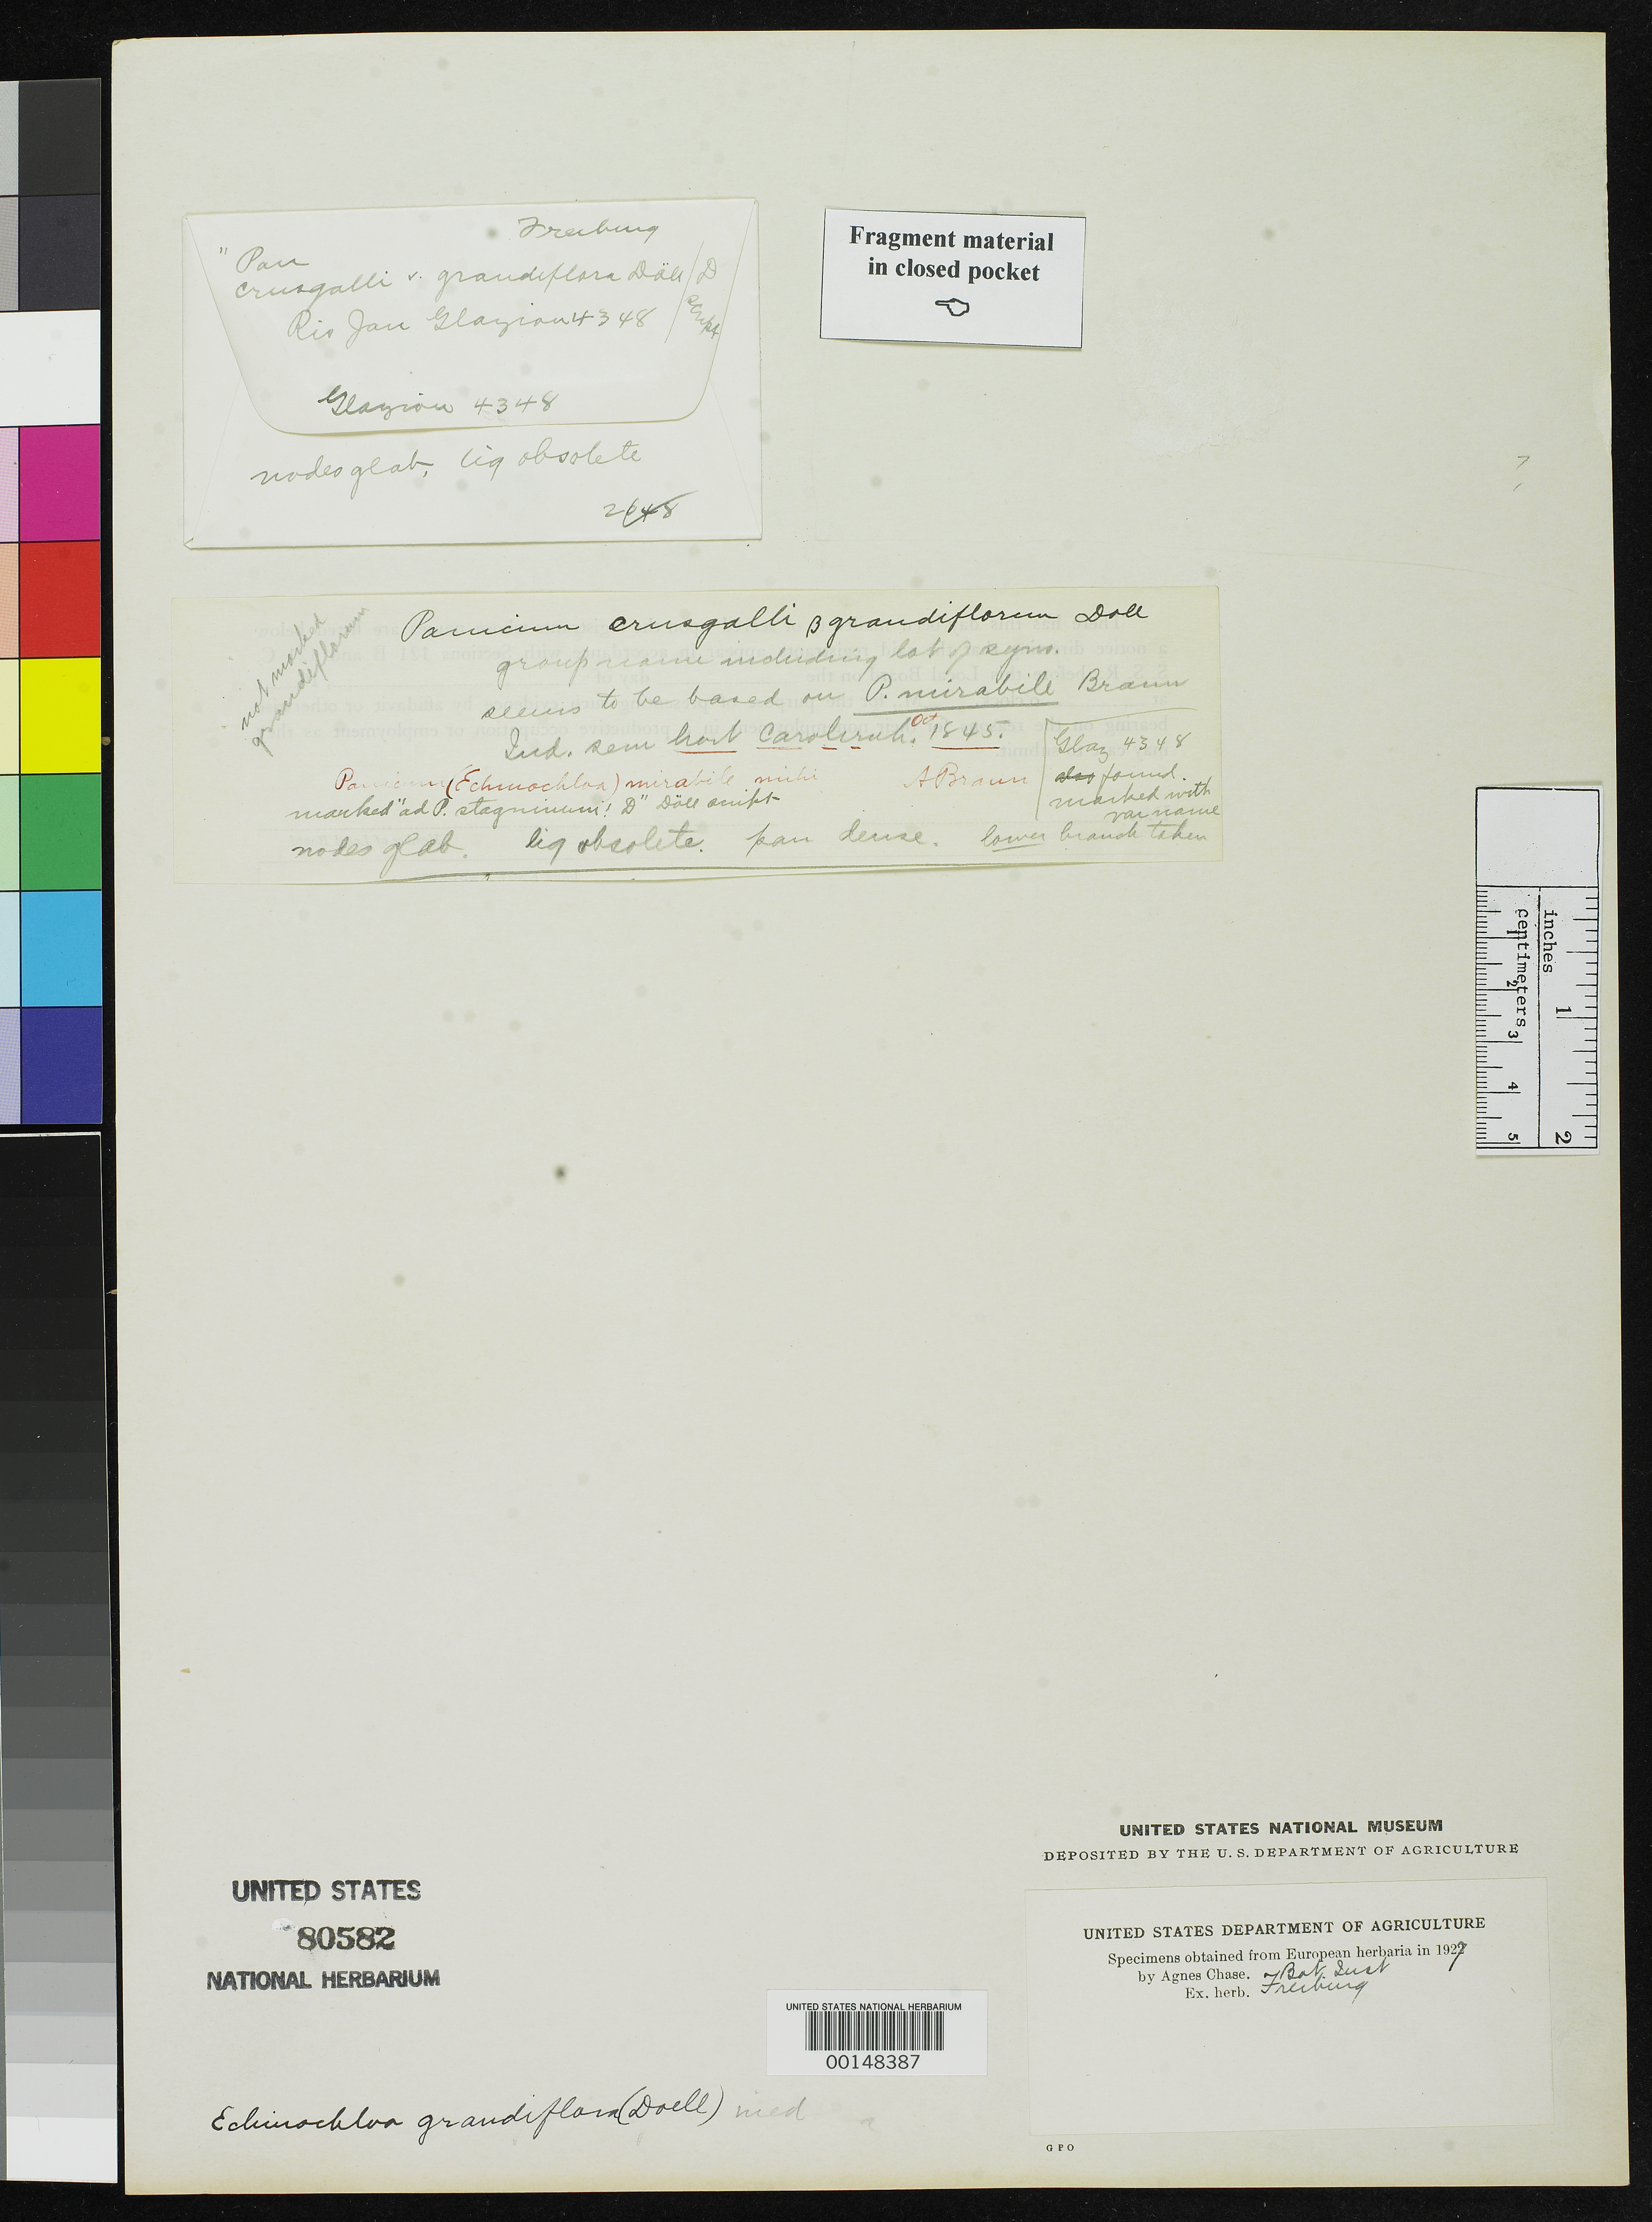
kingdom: Plantae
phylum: Tracheophyta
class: Liliopsida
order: Poales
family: Poaceae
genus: Panicum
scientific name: Panicum crus-galli var. grandiflorum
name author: Döll in Mart.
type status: Type Fragment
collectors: A. F. M. Glaziou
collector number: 4348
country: Brazil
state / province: Rio de Janeiro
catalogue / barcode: US 80582